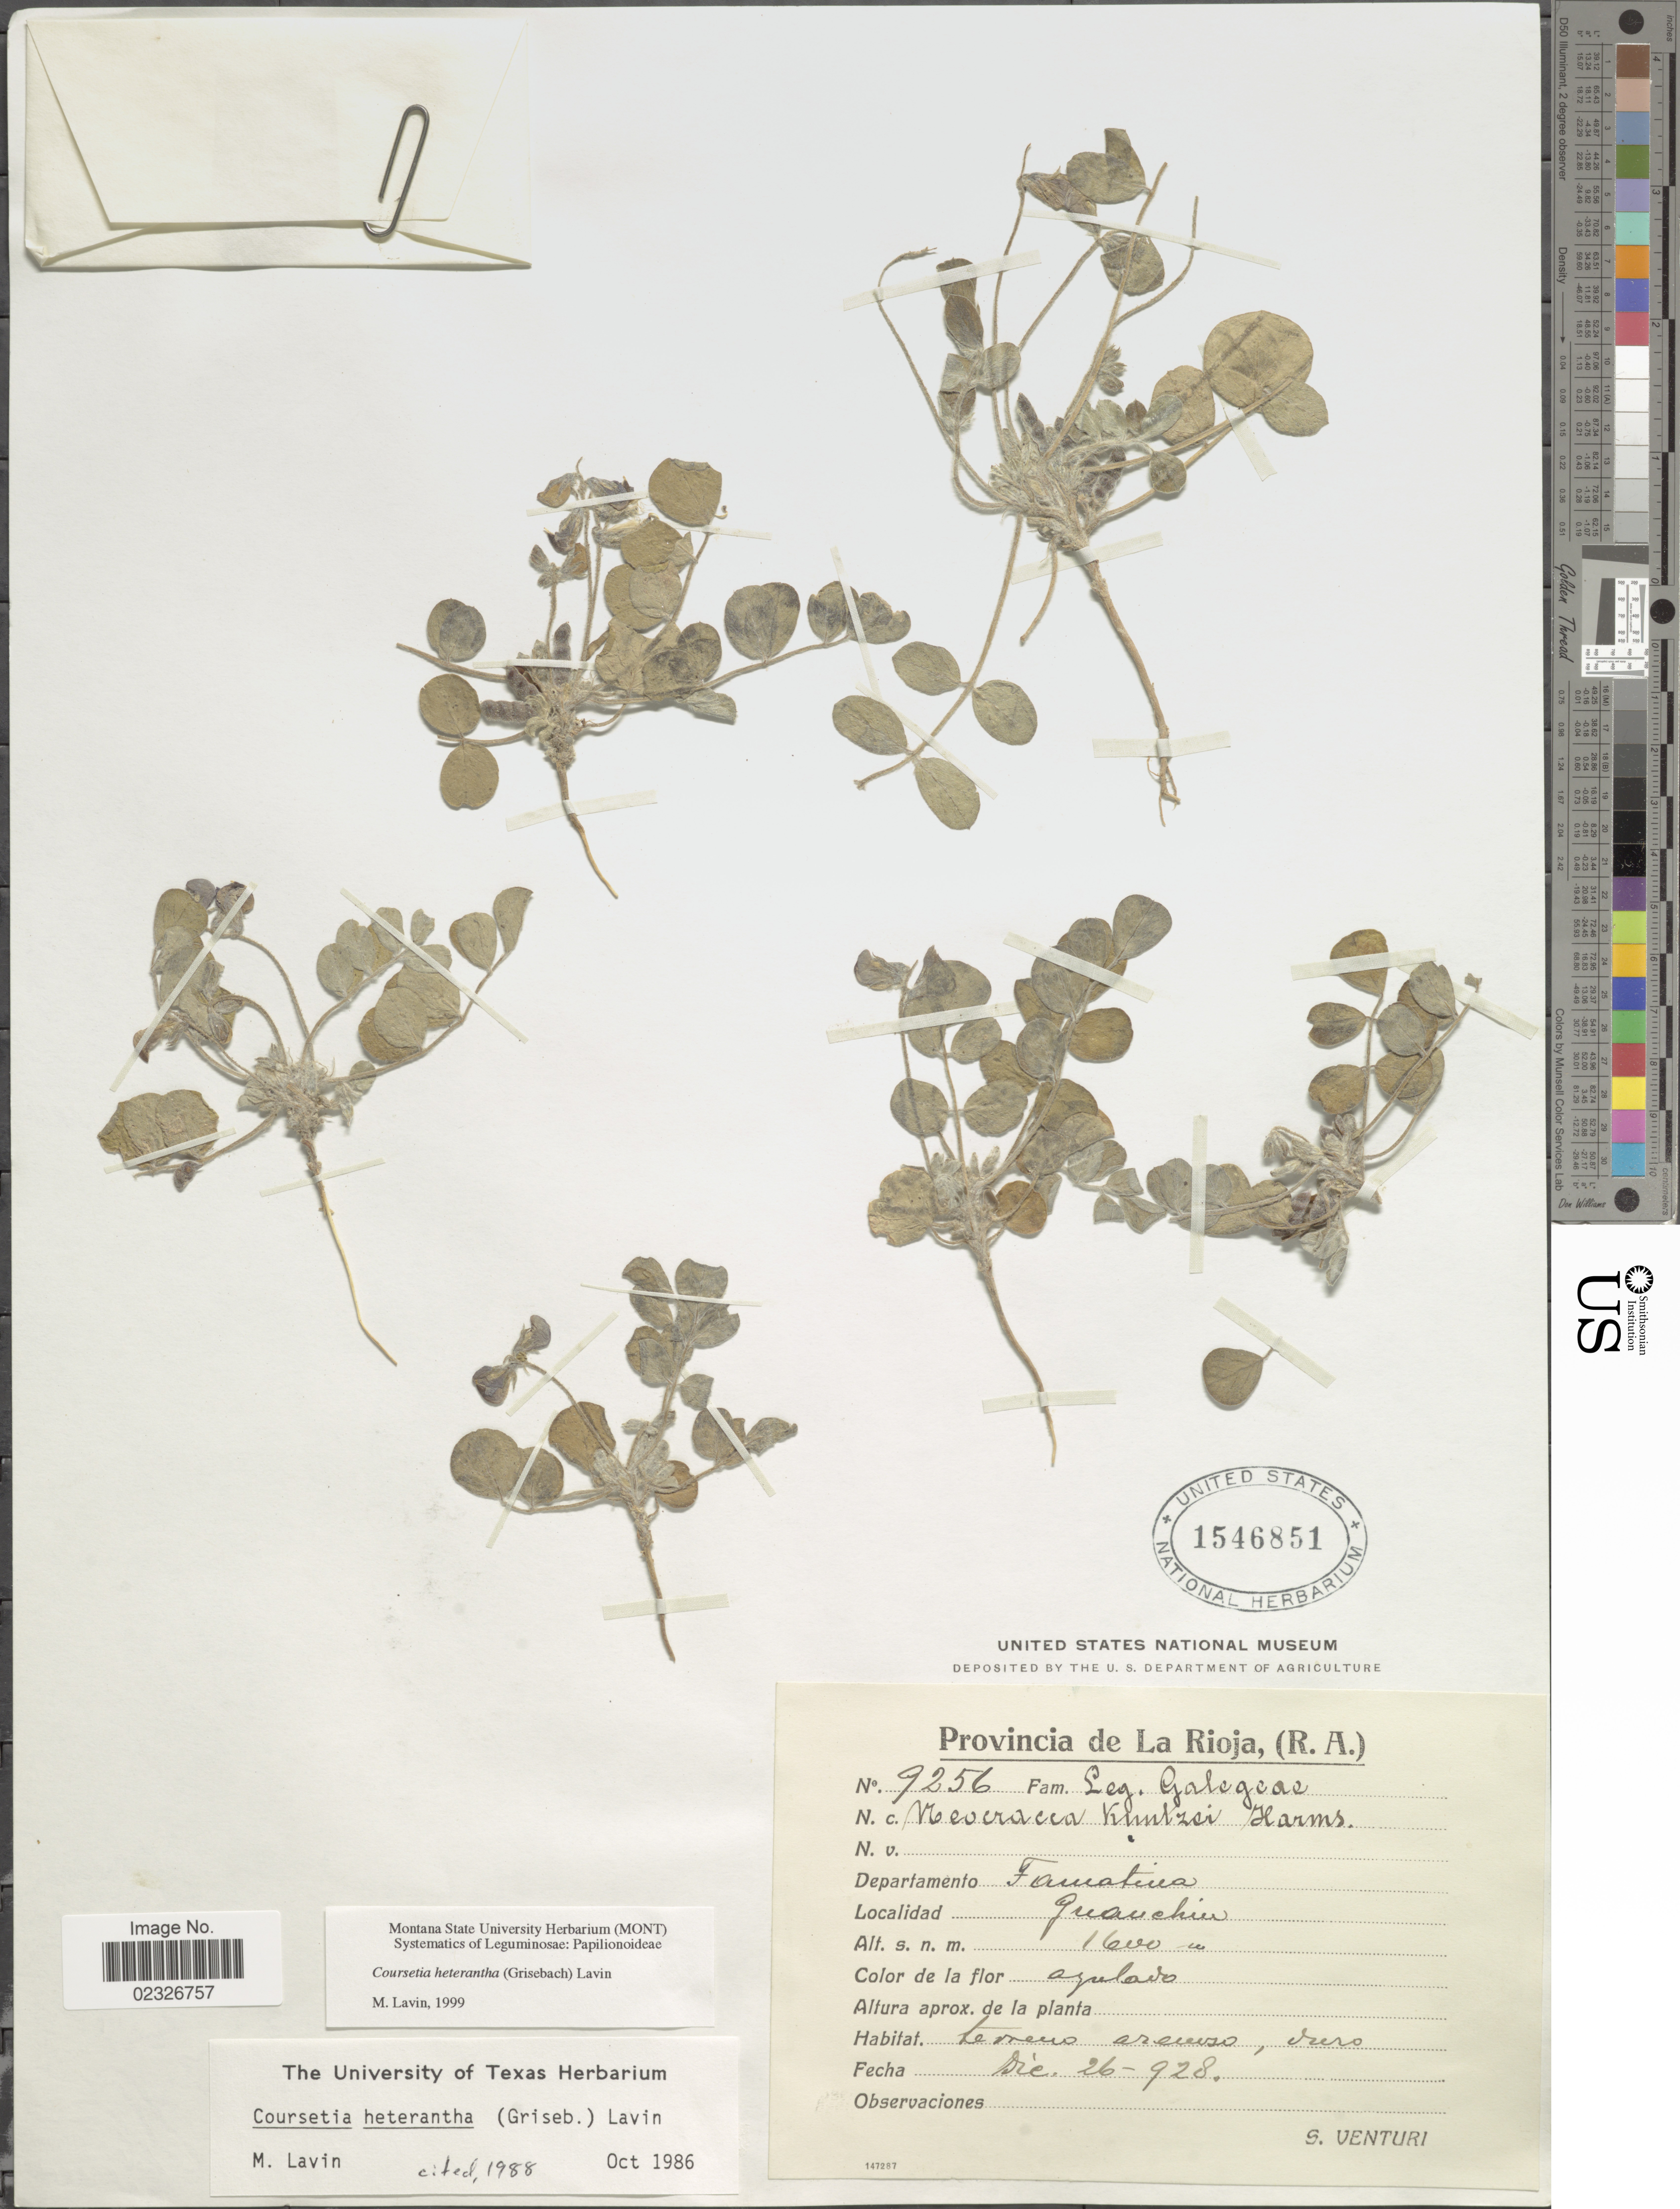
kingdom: Plantae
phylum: Tracheophyta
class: Magnoliopsida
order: Fabales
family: Fabaceae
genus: Coursetia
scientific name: Coursetia heterantha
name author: (Griseb.) Lavin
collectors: S. Venturi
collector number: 9256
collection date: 1928-12-26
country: Argentina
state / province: La Rioja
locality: Provincia de La Rioja, (R.A.). Departamento Famatina. Guanchin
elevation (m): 1600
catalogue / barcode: US 1546851